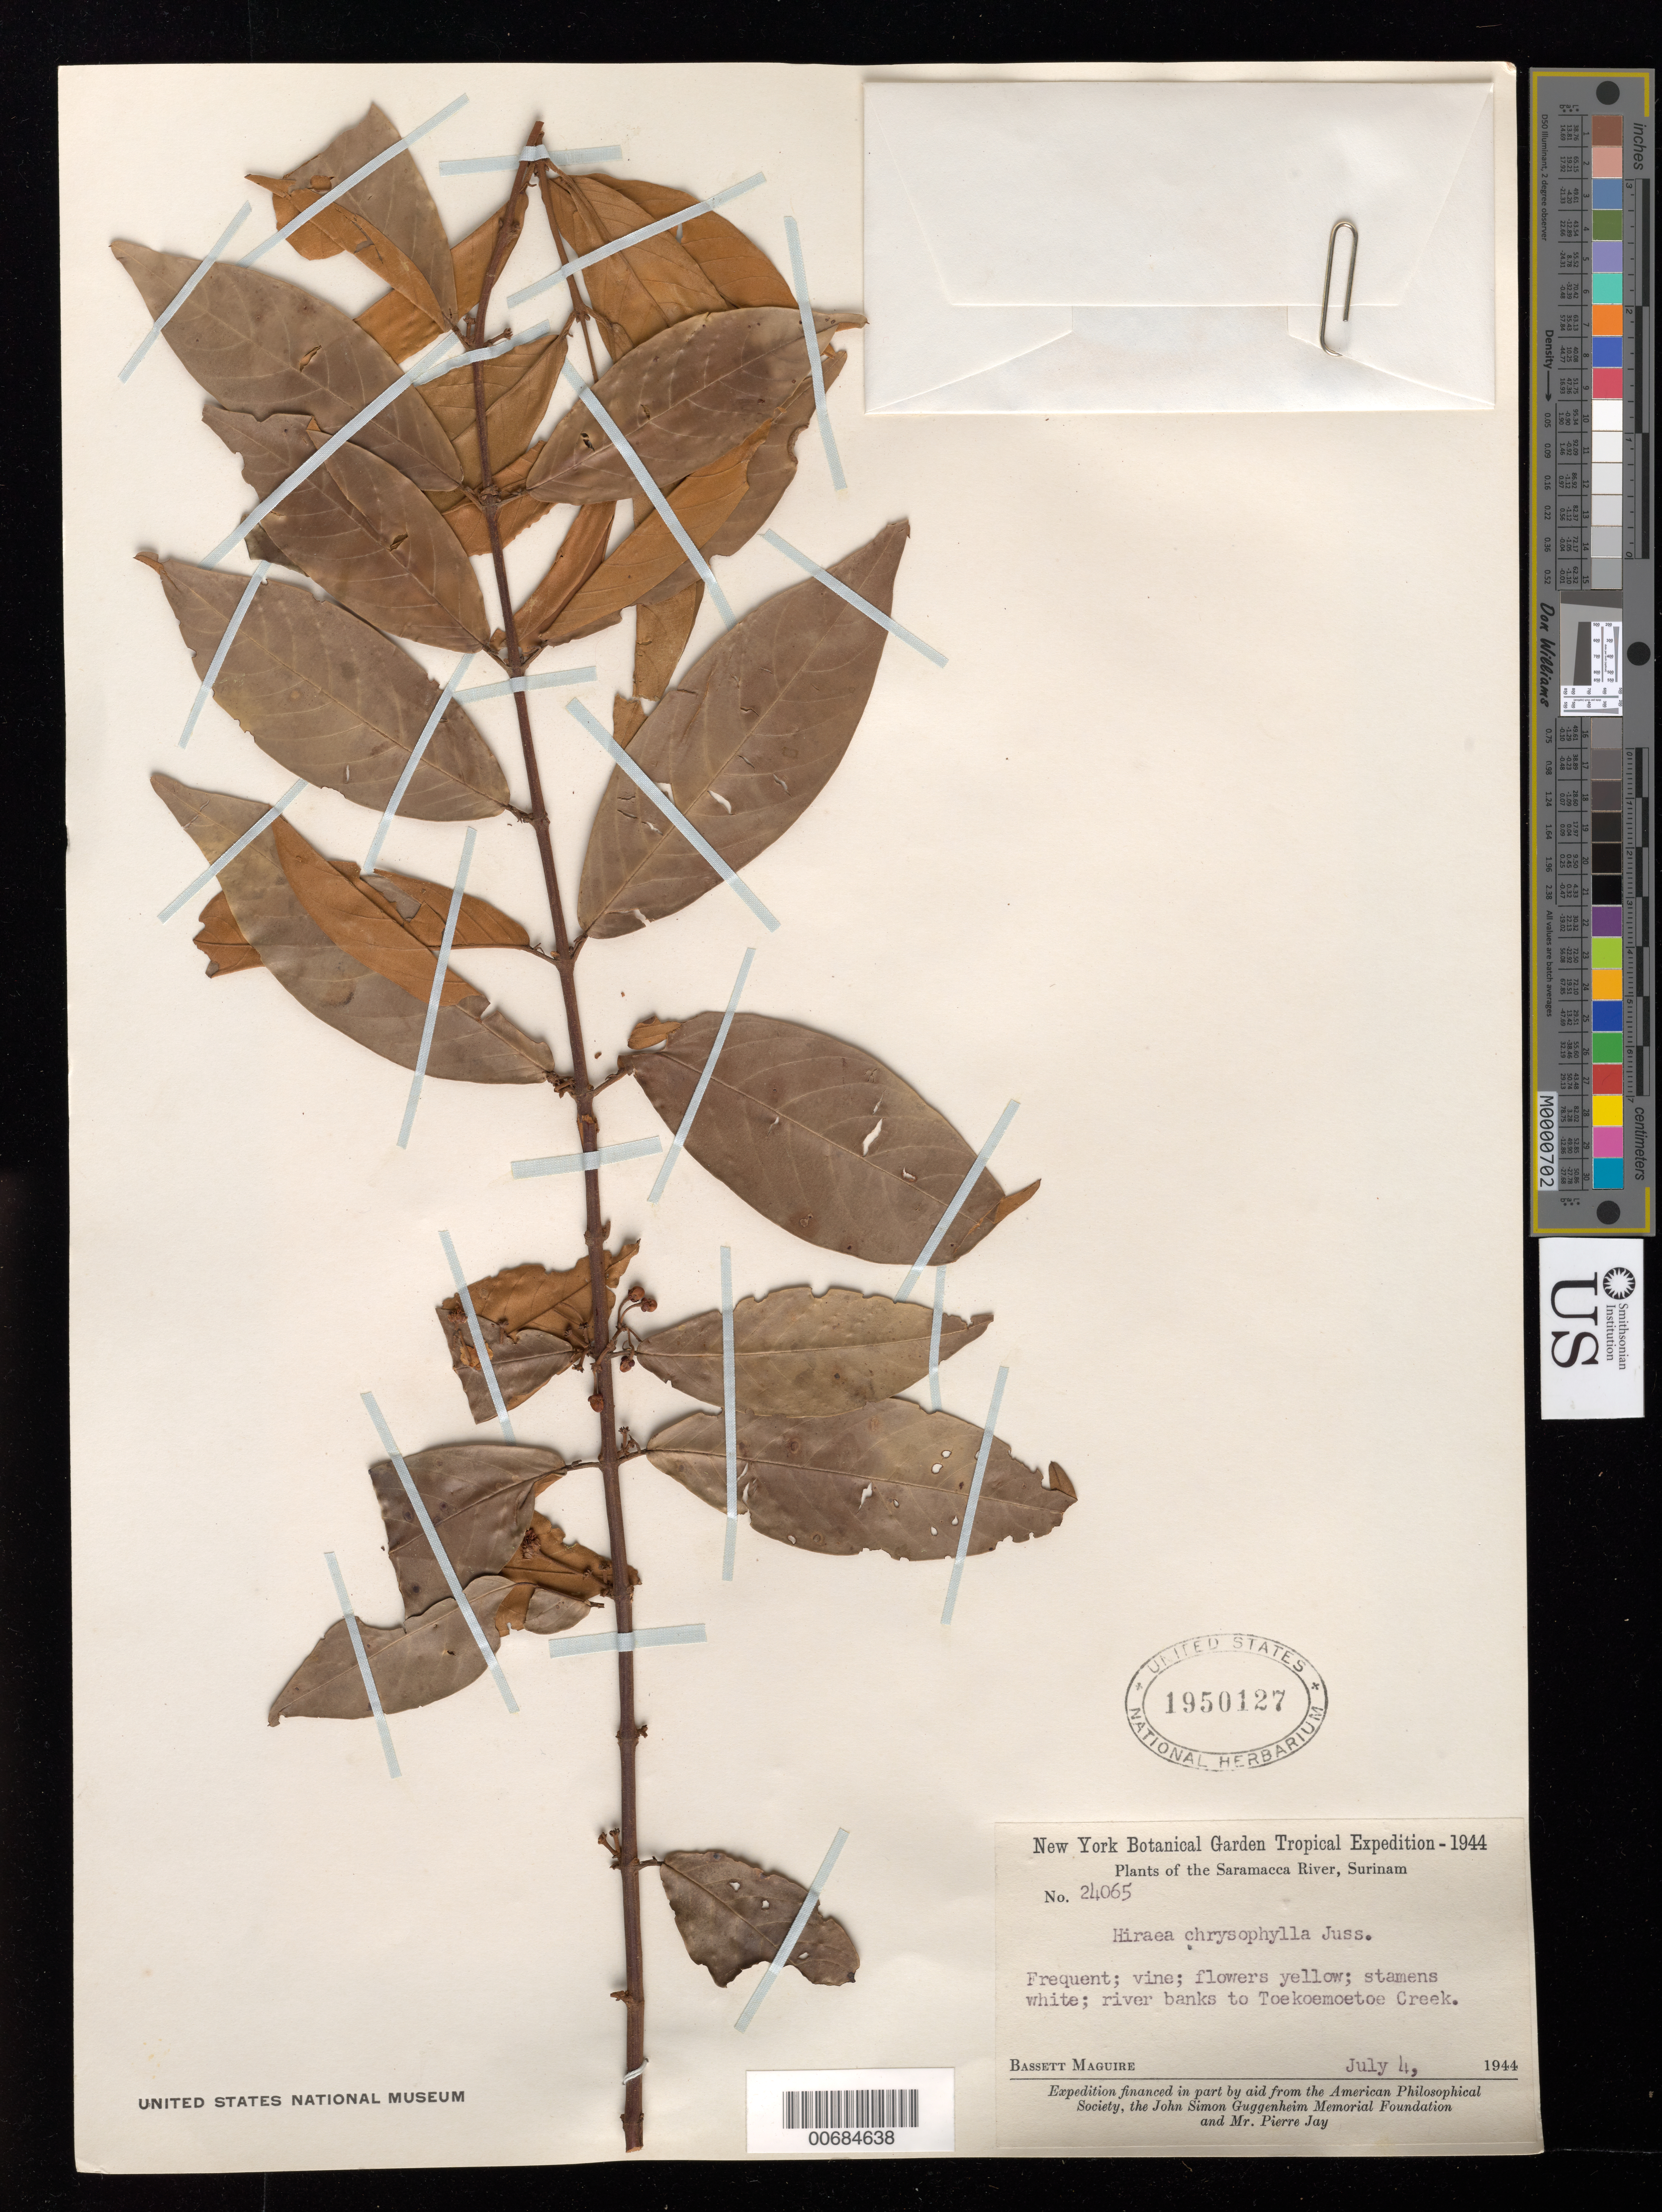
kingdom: Plantae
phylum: Tracheophyta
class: Magnoliopsida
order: Malpighiales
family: Malpighiaceae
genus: Hiraea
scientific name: Hiraea chrysophylla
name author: A. Juss.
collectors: B. Maguire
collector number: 24065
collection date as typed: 4-Jul-44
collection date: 1944-07-04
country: Suriname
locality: Saramacca River Headwaters, Toekoemoetoe Creek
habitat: Riverbank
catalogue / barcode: US 1950127